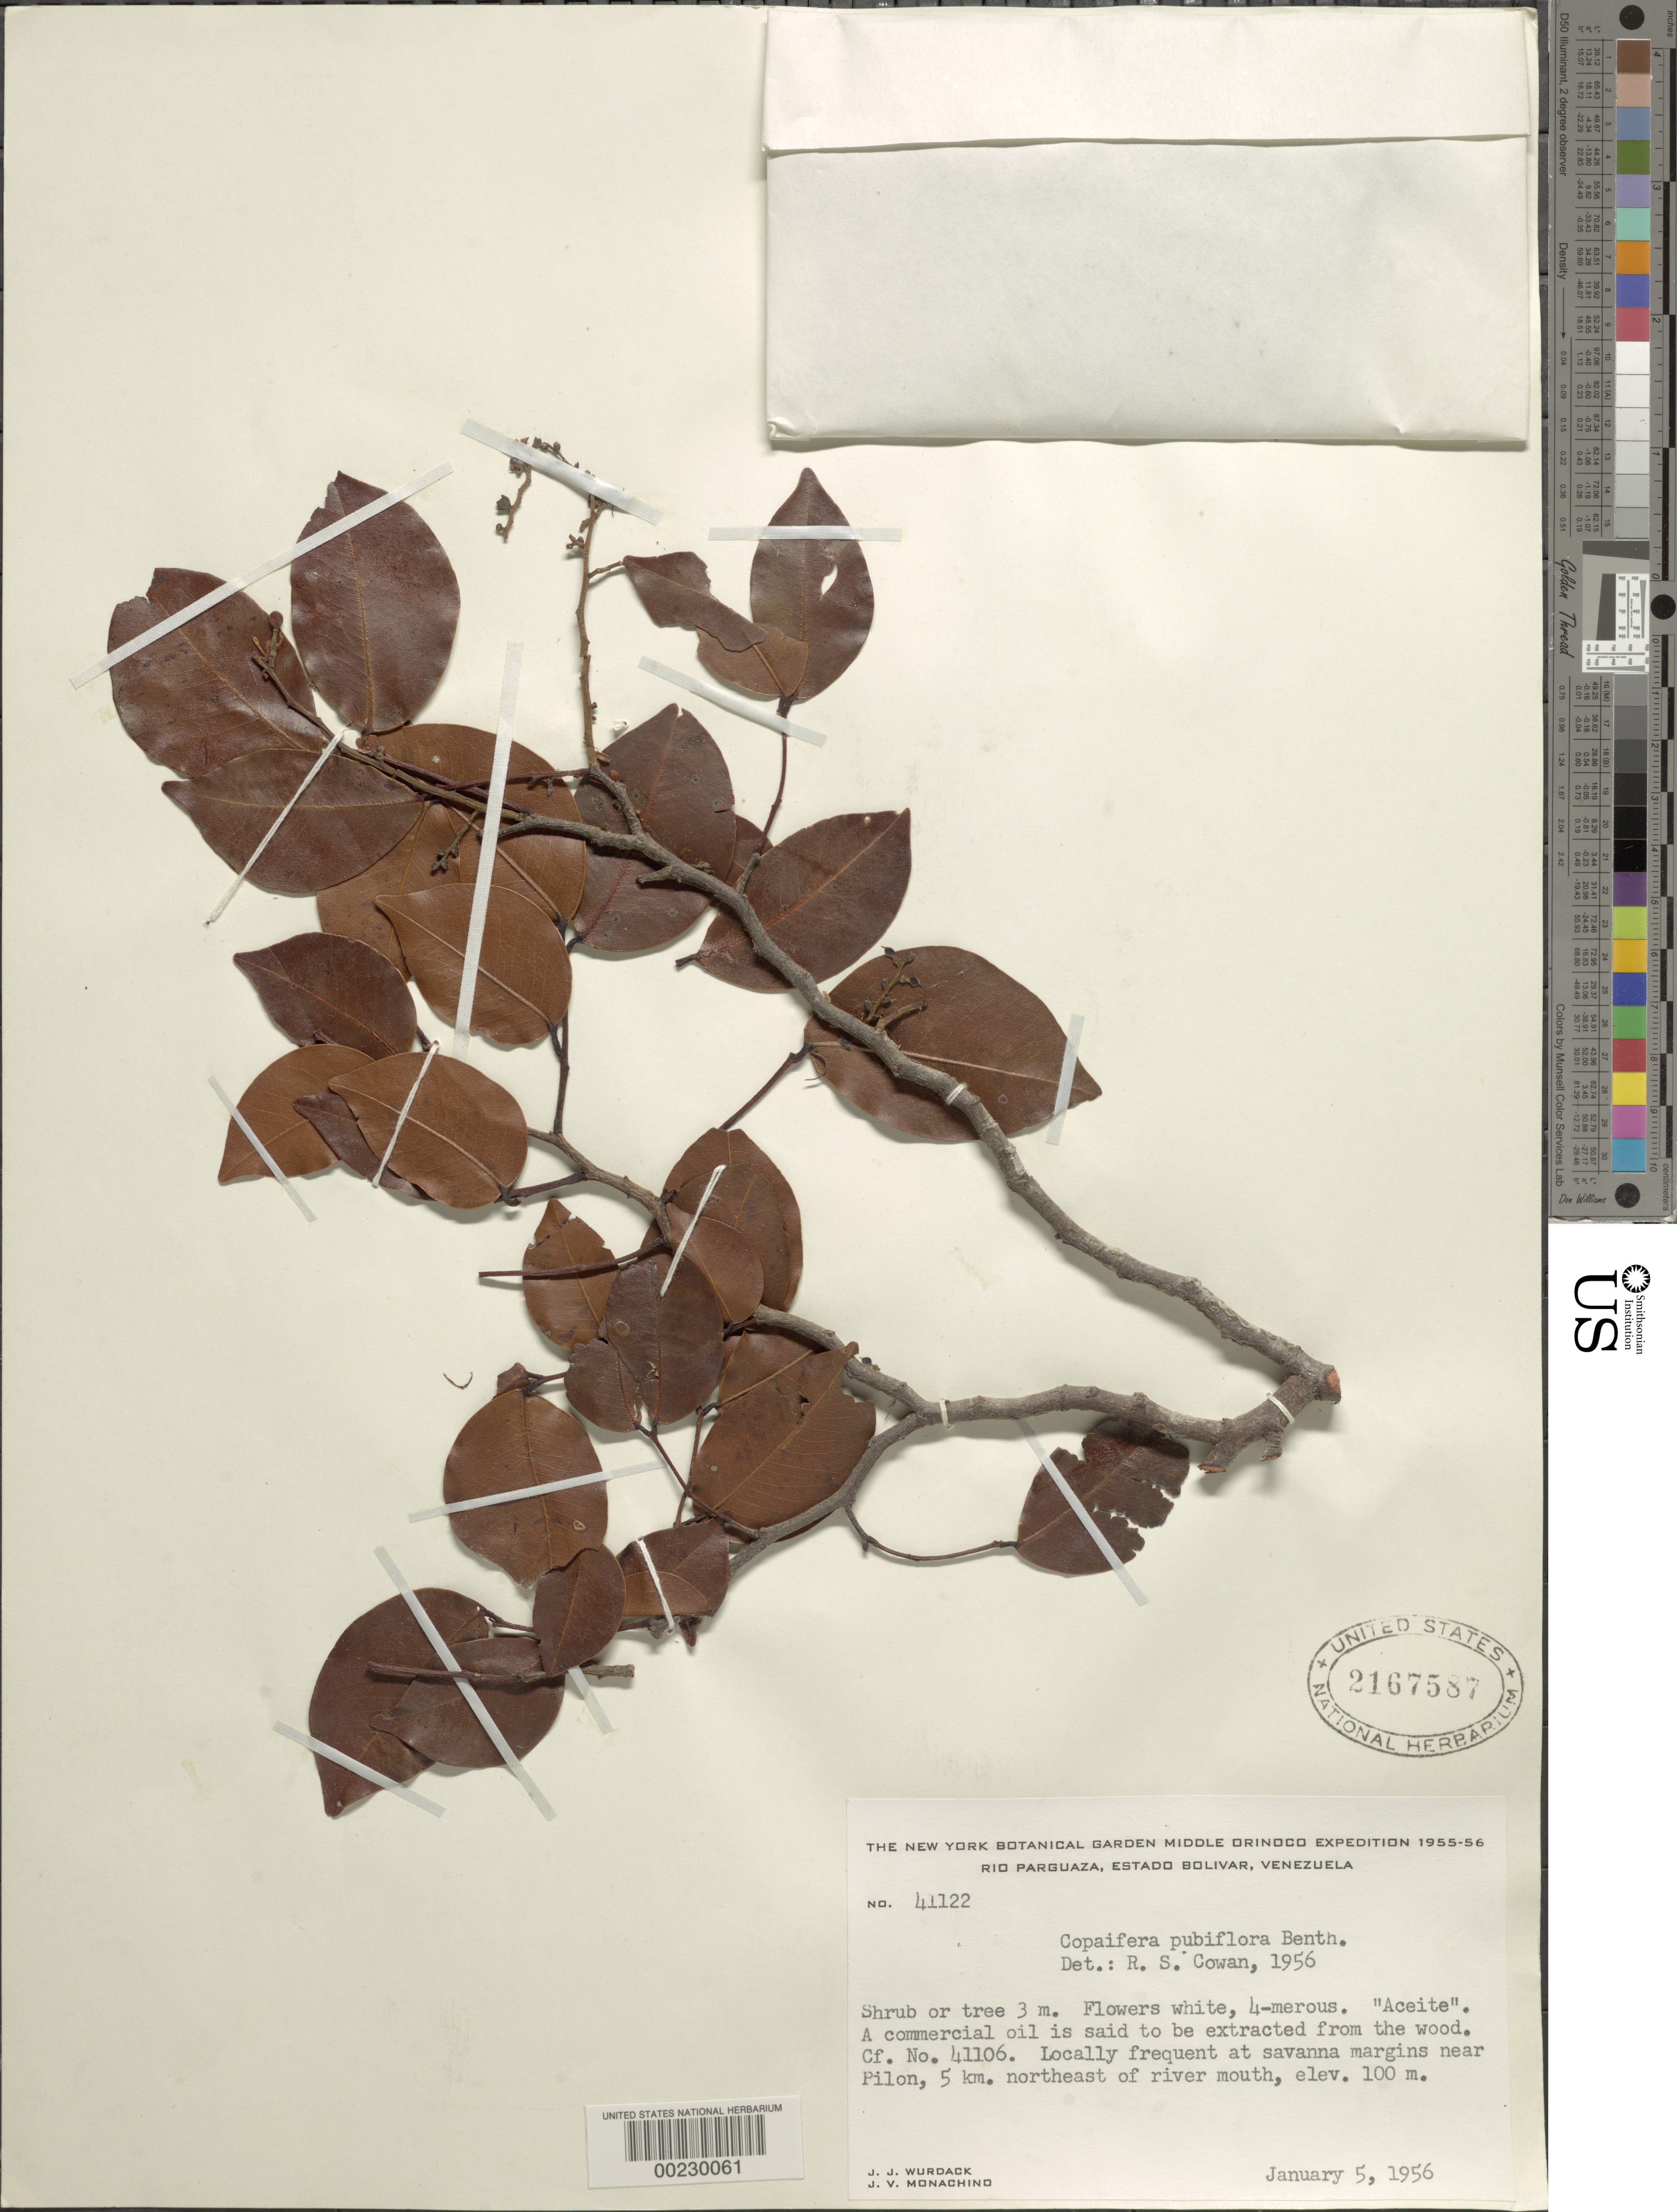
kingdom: Plantae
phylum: Tracheophyta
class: Magnoliopsida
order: Fabales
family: Fabaceae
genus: Copaifera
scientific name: Copaifera pubiflora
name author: Benth.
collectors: J. J. Wurdack & J. V. Monachino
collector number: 41122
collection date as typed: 05 Jan 1956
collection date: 1956-01-05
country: Venezuela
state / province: Bolivar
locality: Near pilon, 5 km ne of river mouth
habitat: At savanna margins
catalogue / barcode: US 2167587